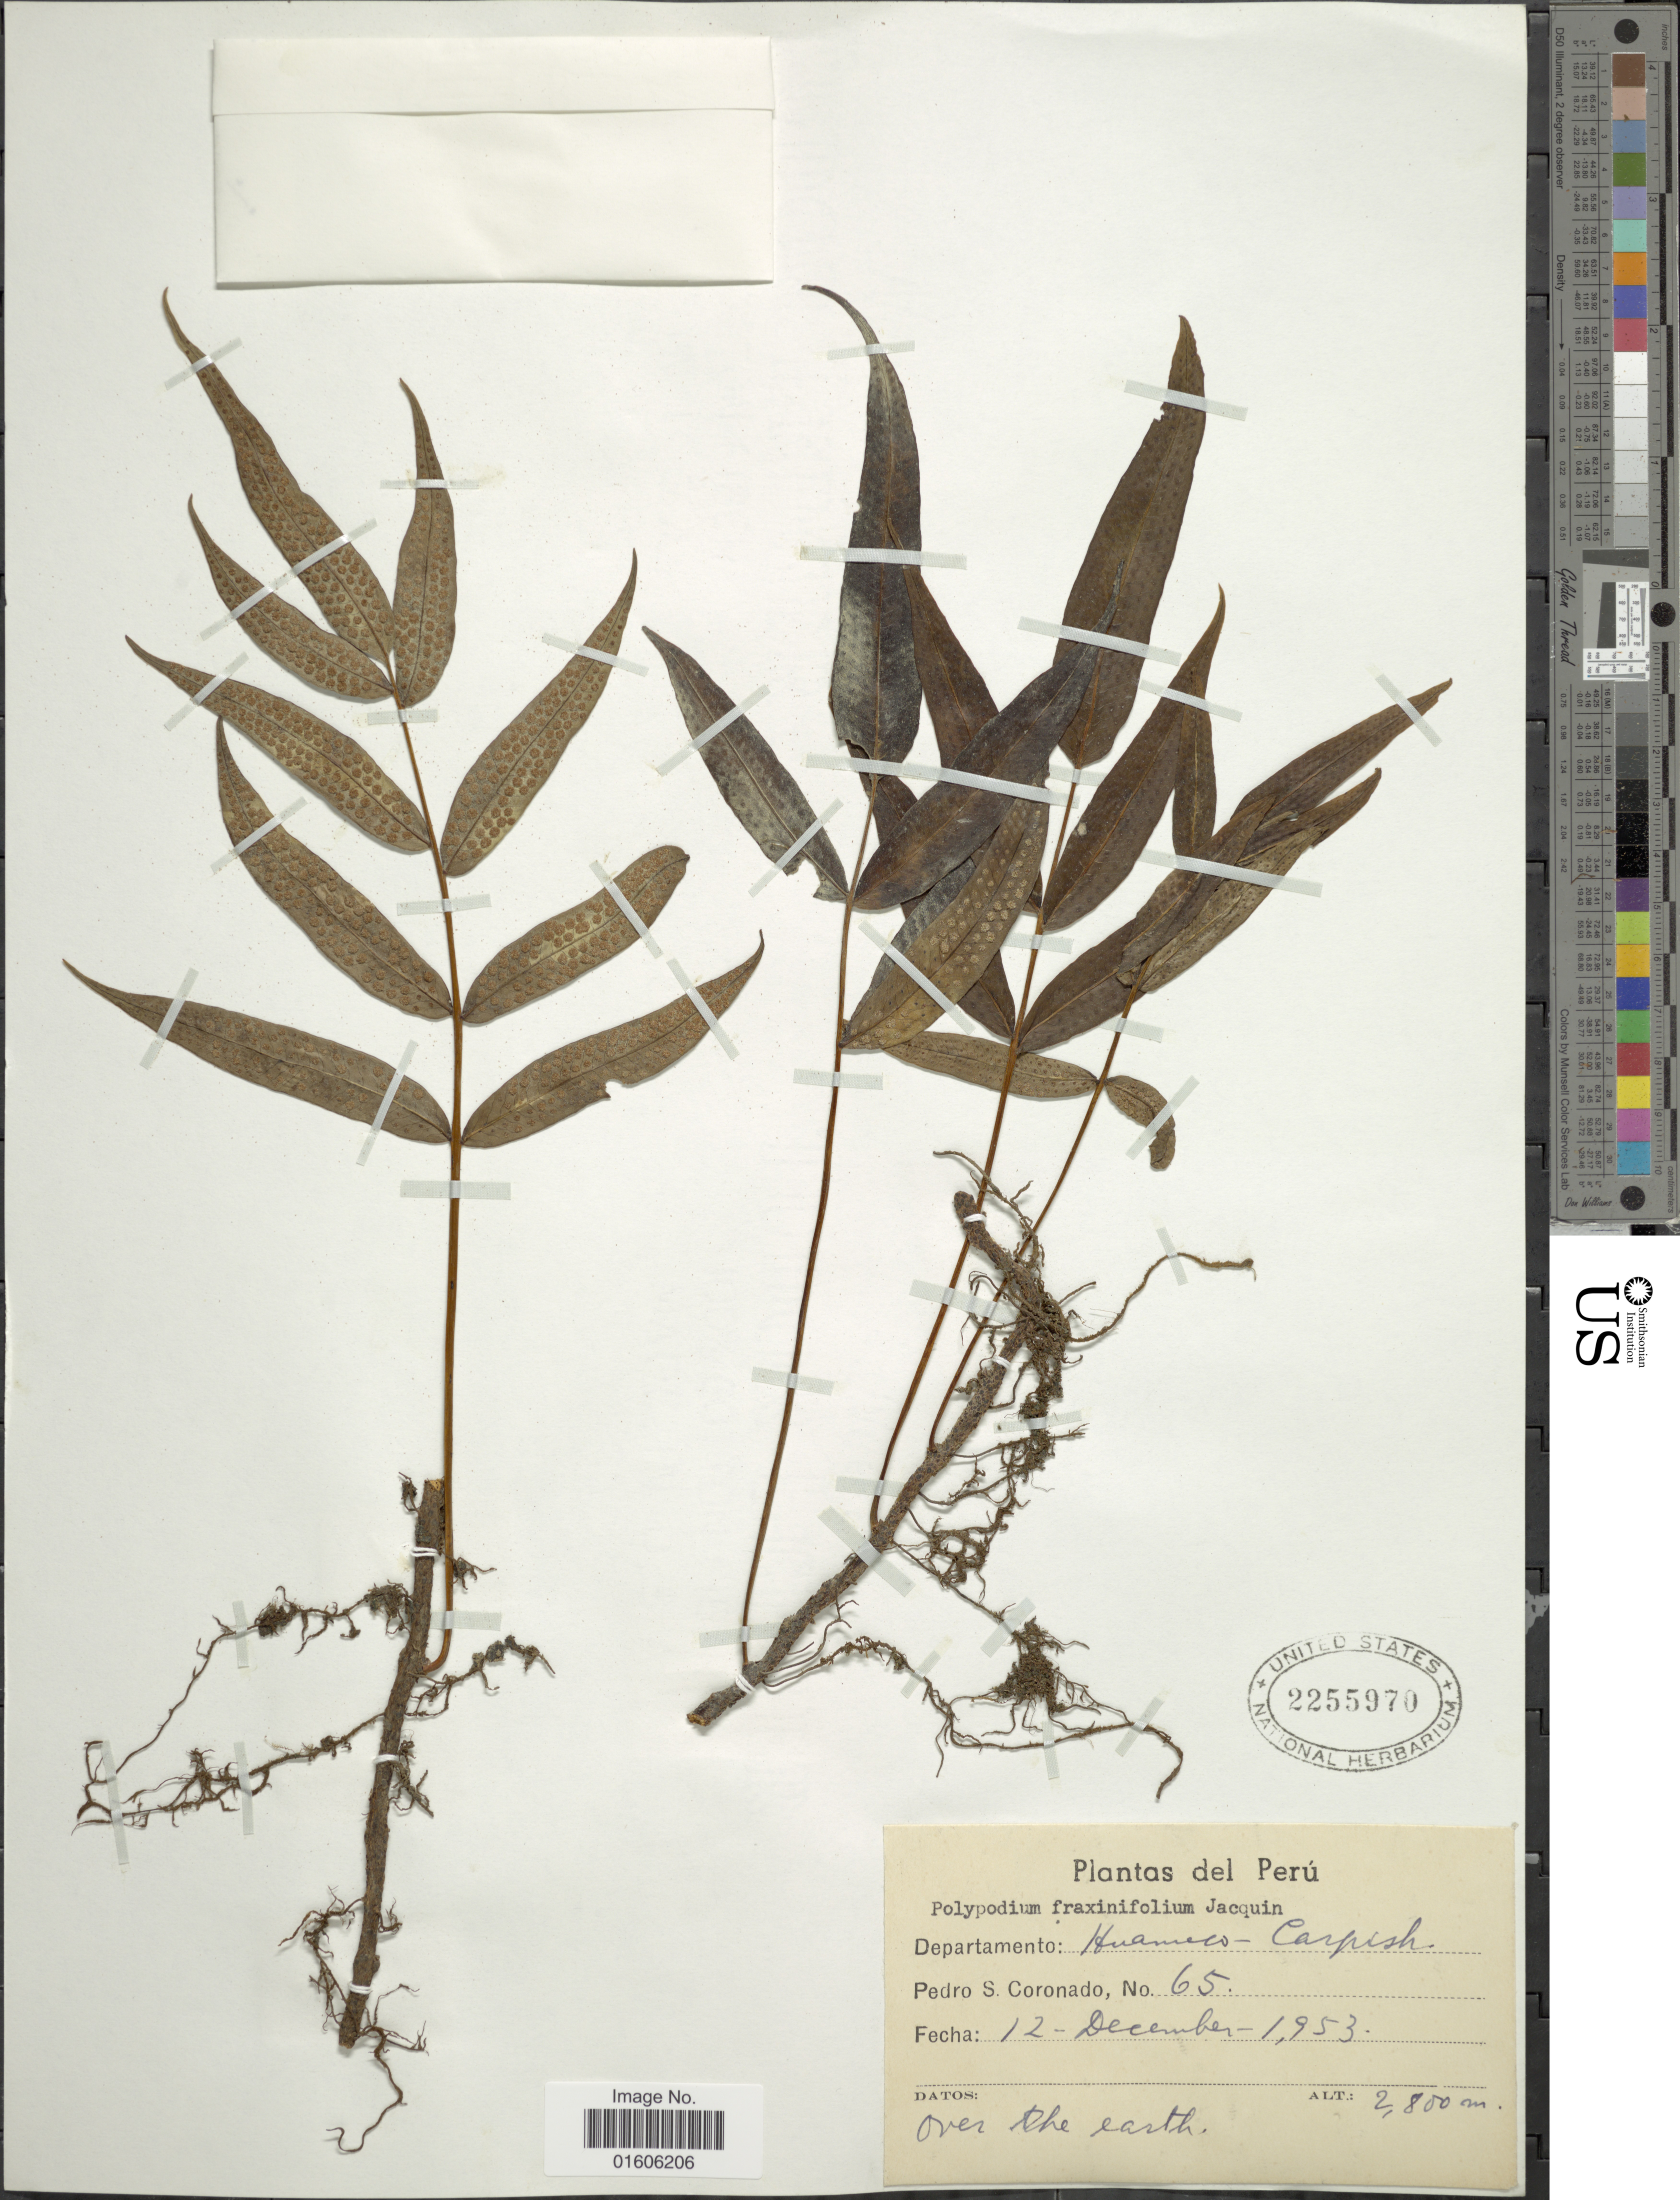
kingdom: Plantae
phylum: Tracheophyta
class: Polypodiopsida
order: Polypodiales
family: Polypodiaceae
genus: Serpocaulon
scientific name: Serpocaulon fraxinifolium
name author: (Jacq.) A.R. Sm.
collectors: P. Coronado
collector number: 65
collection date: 1953-12-12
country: Peru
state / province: Huánuco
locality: Departamento: Huanuco - Carpish.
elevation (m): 2800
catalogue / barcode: US 2255970